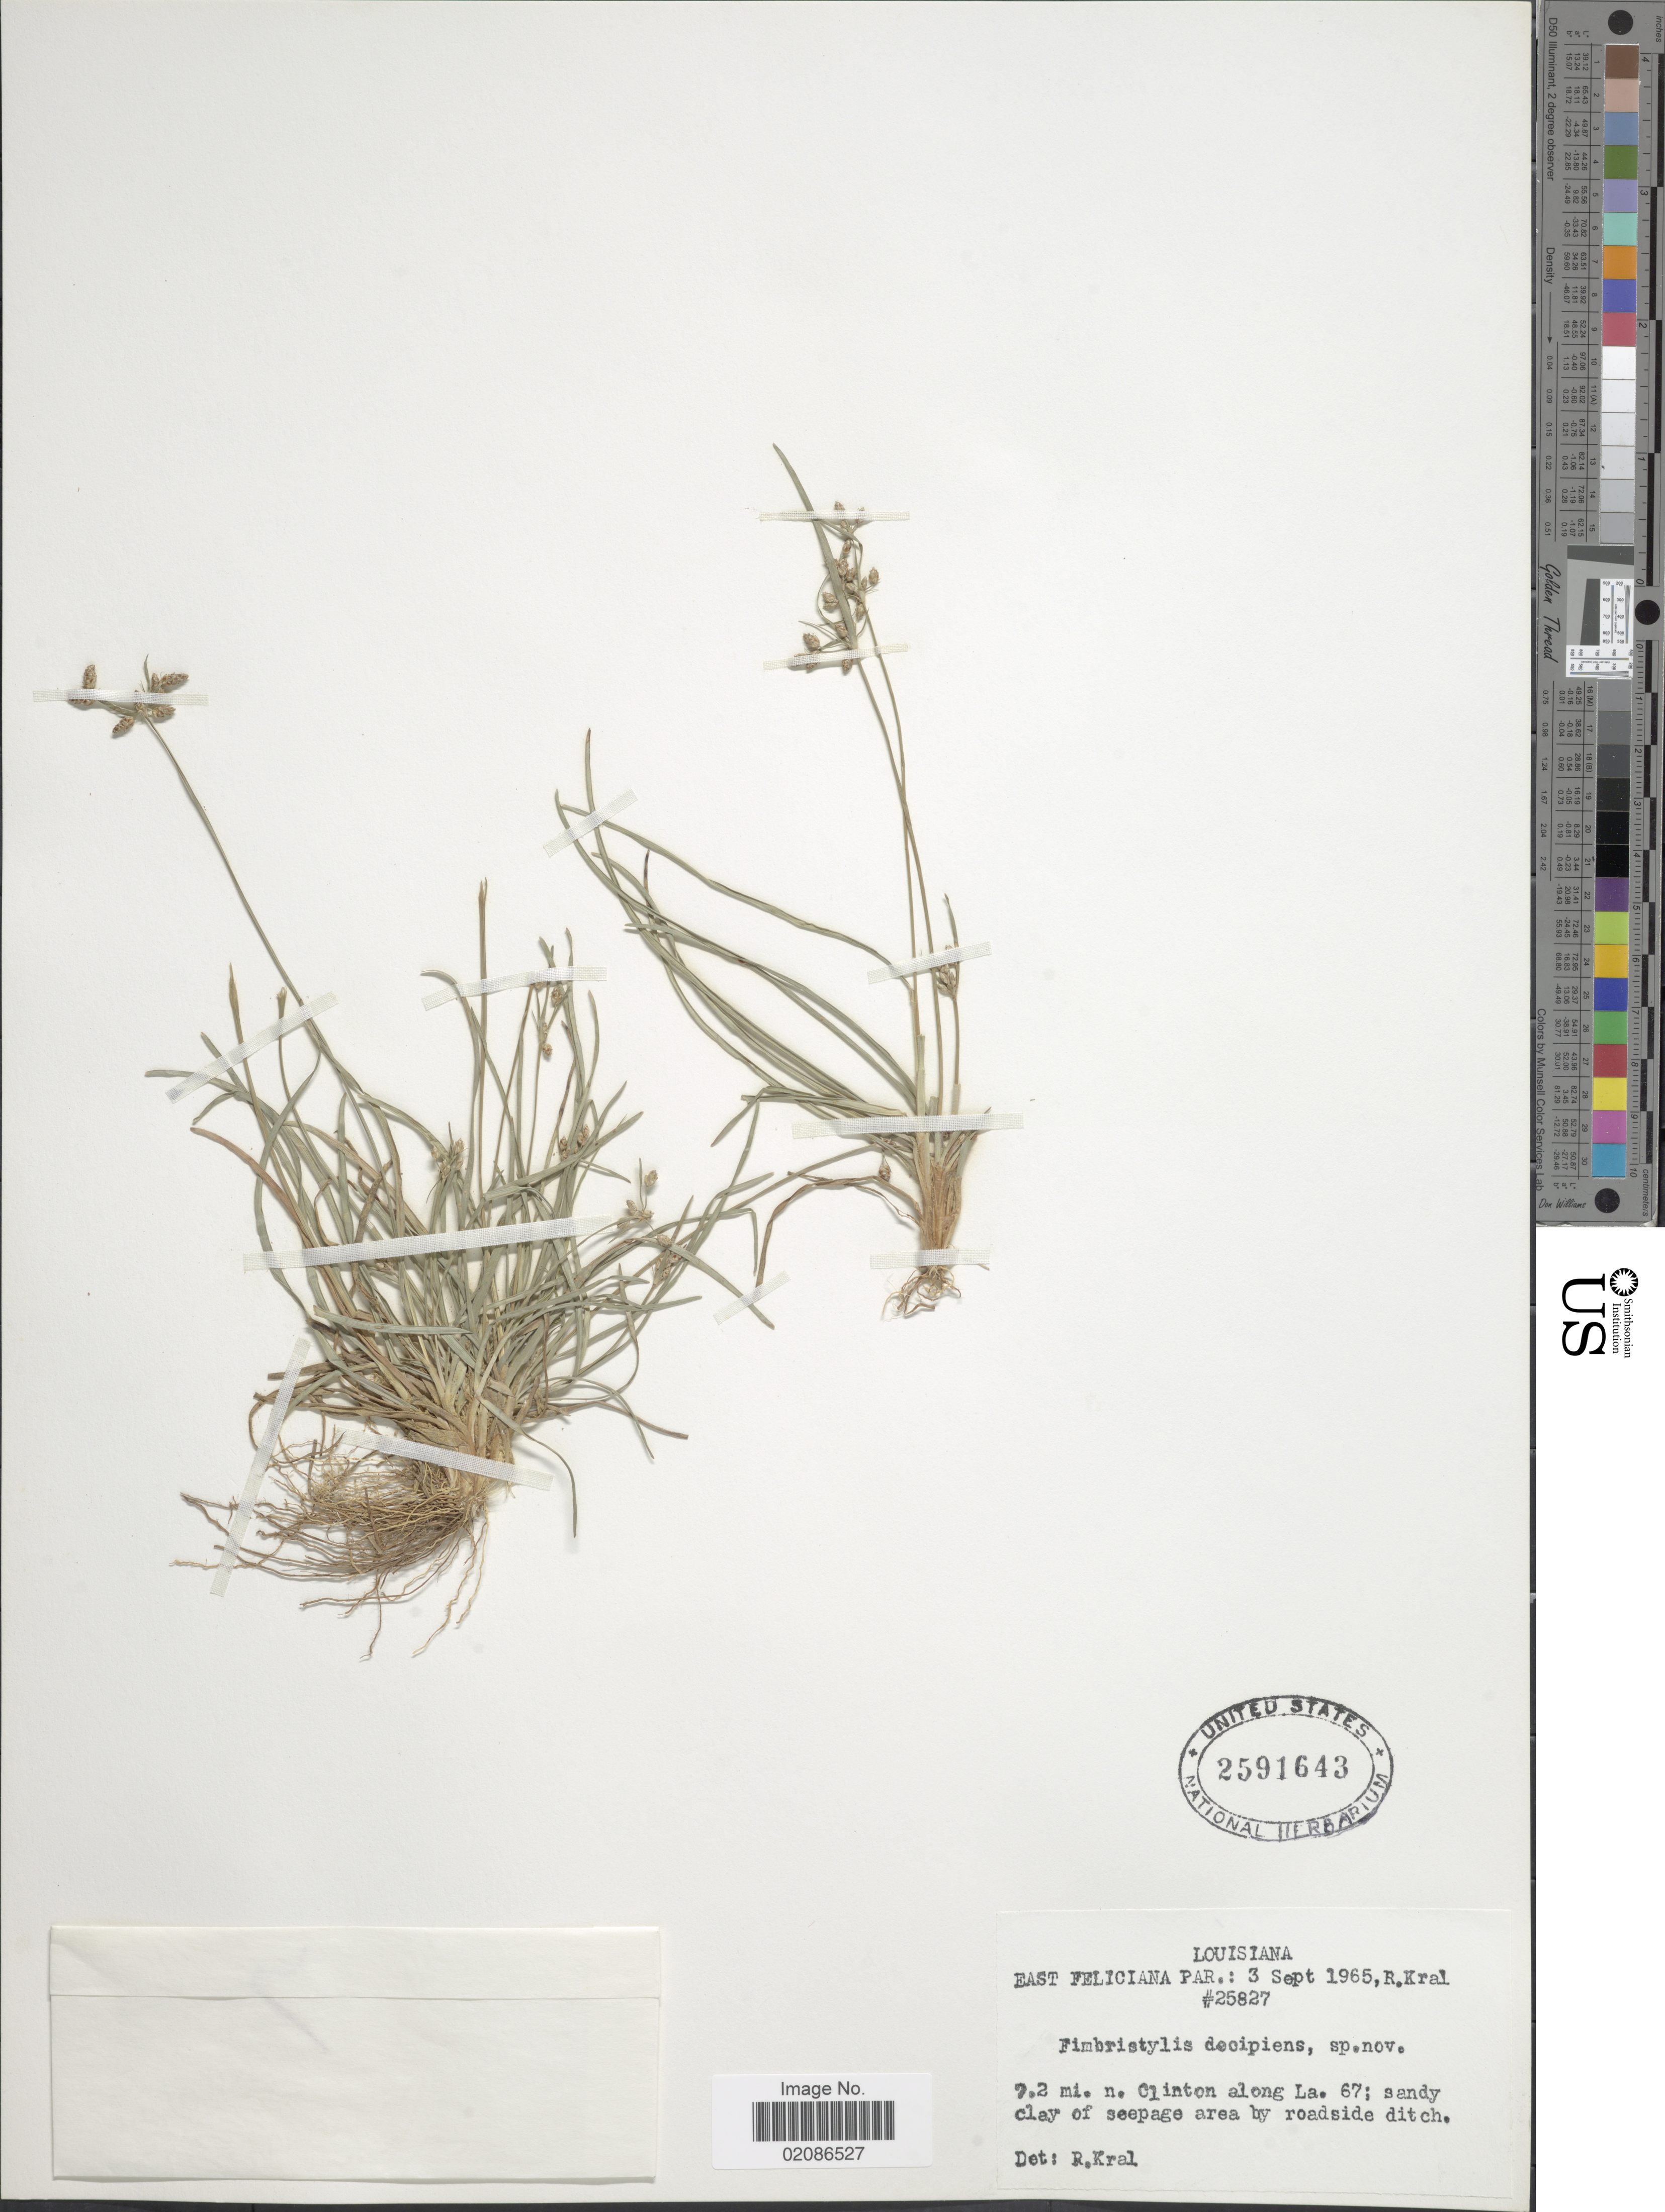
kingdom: Plantae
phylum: Tracheophyta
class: Liliopsida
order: Poales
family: Cyperaceae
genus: Fimbristylis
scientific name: Fimbristylis decipiens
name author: Kral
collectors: R. Kral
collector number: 25827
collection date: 1965-09-03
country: United States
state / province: Louisiana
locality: East Feliciana Par, 7.2 mi n. Clinton along La 67; sandy clay of seepage area by roadside ditch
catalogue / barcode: US 2591643